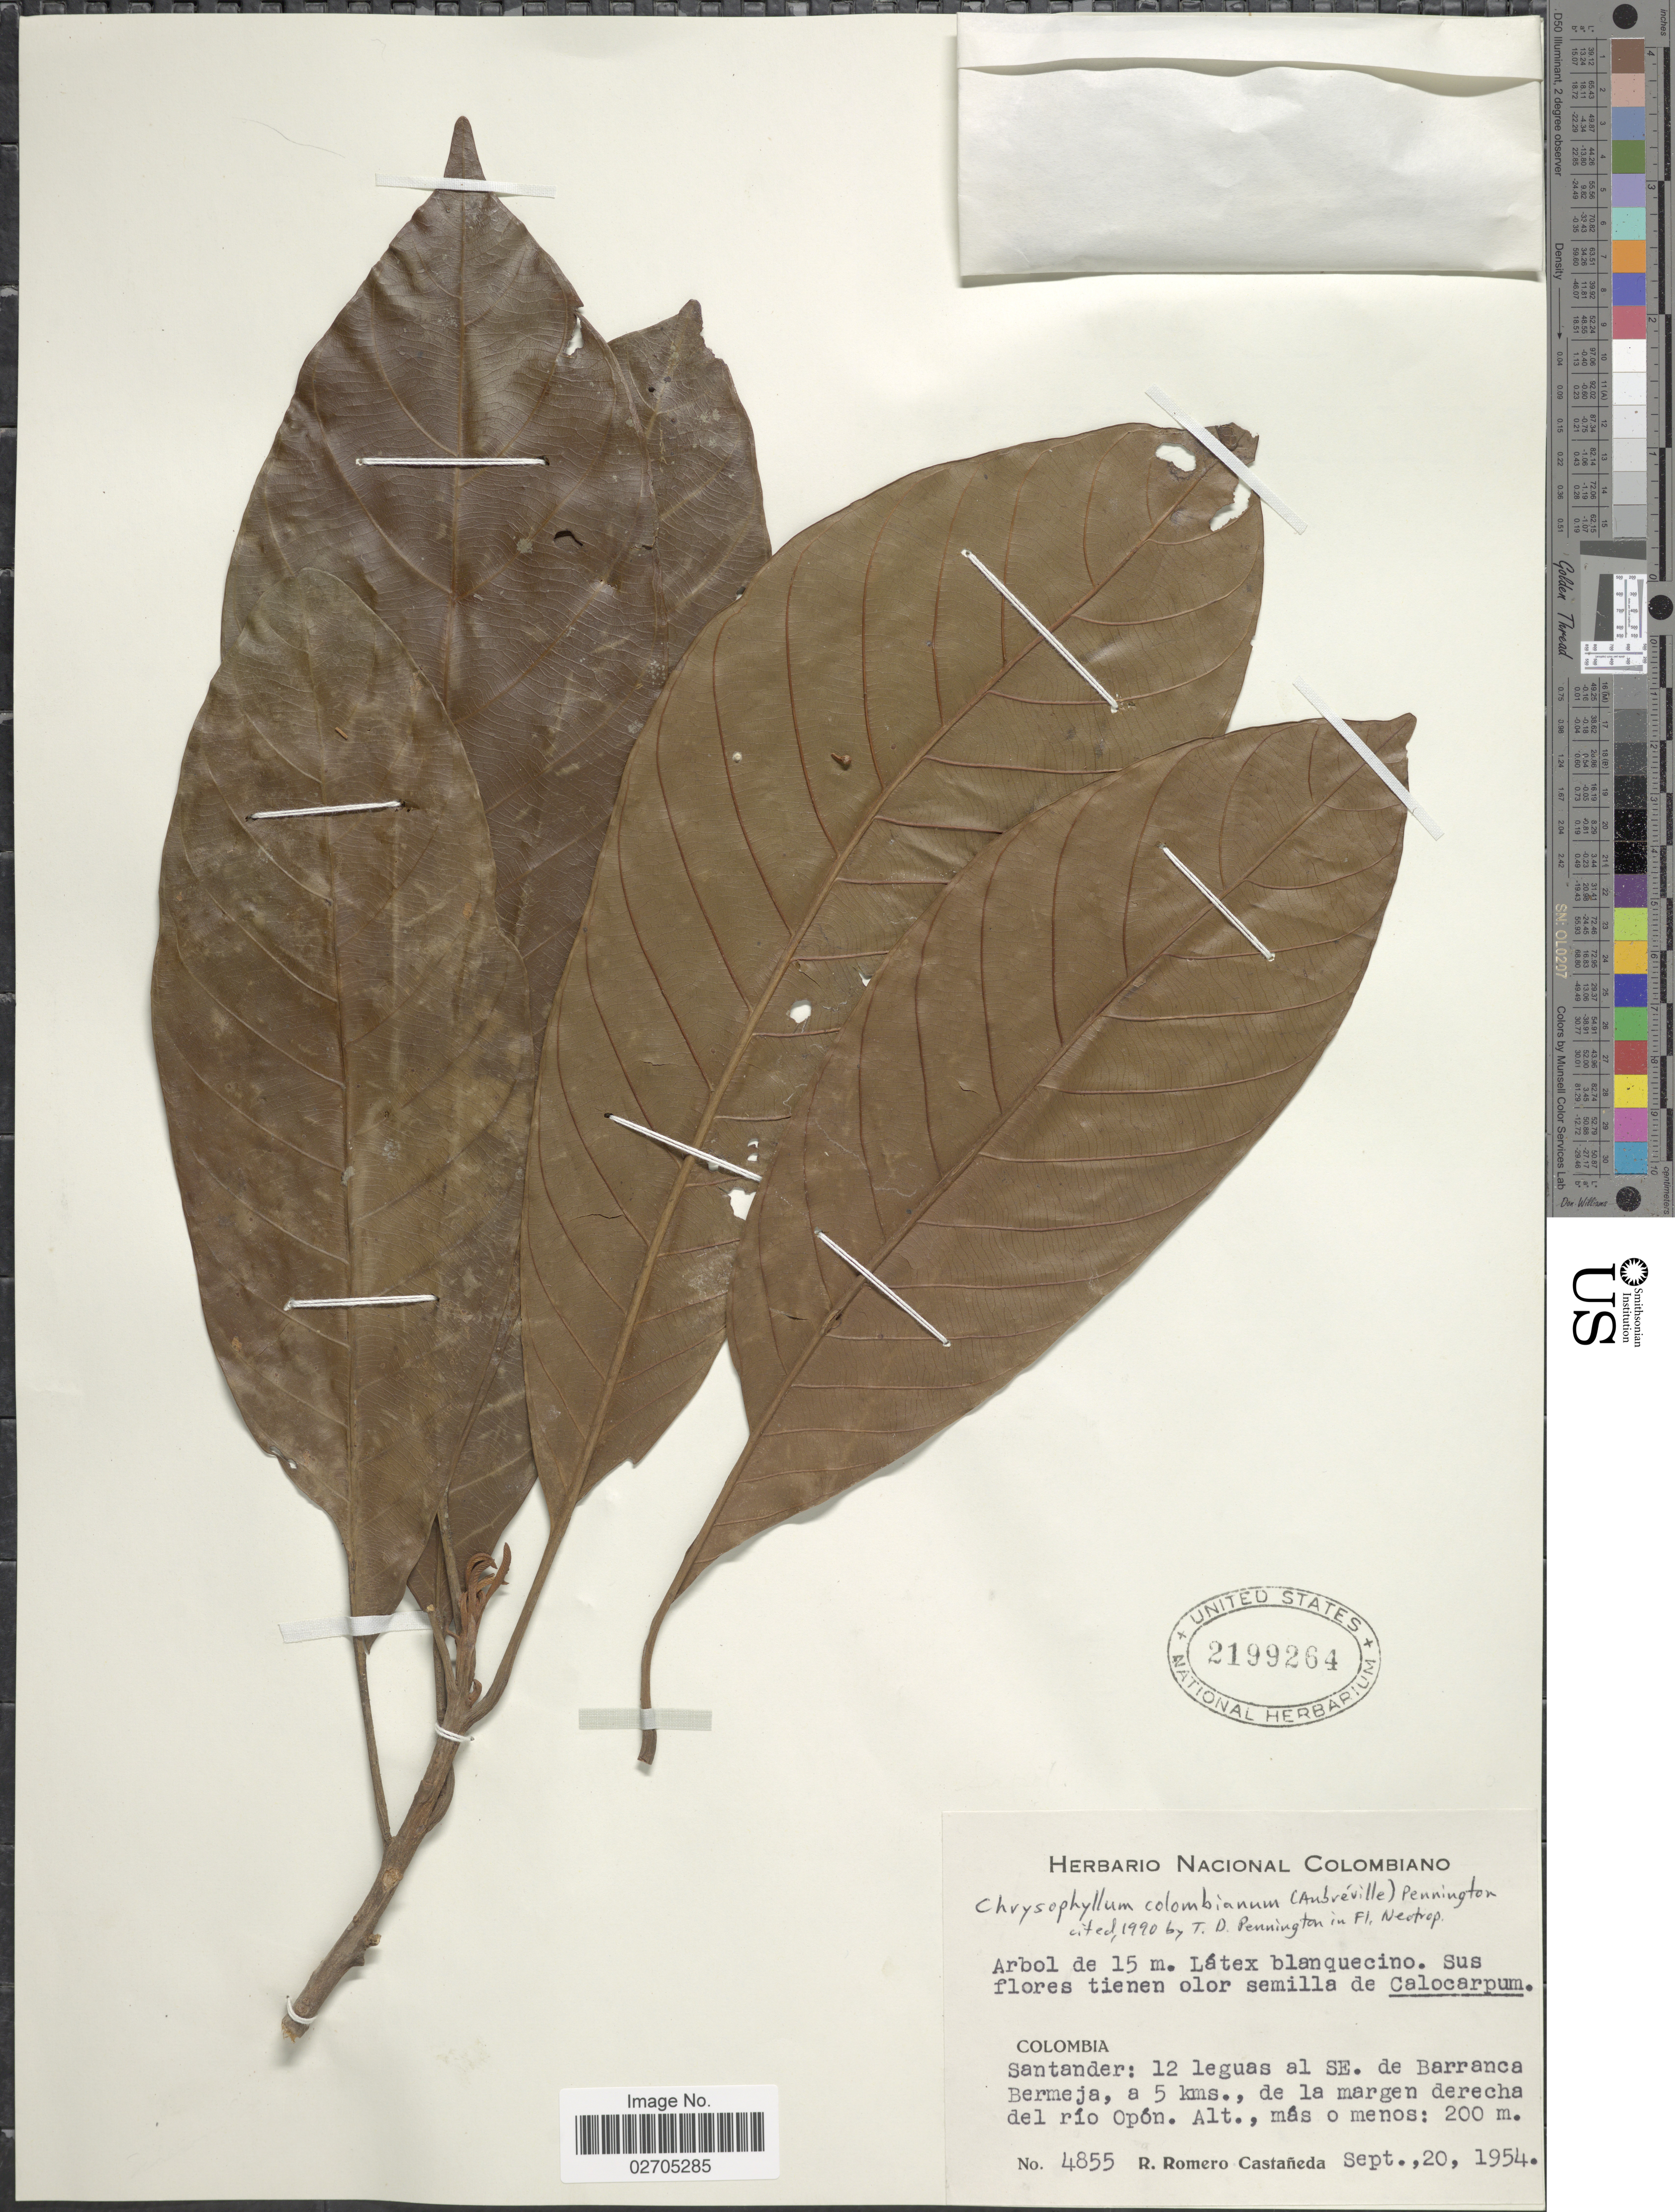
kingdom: Plantae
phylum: Tracheophyta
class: Magnoliopsida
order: Ericales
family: Sapotaceae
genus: Chrysophyllum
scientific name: Chrysophyllum colombianum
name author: (Aubr.) T.D. Penn.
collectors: R. Romero Castañeda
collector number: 4855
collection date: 1954-09-20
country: Colombia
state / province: Santander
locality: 12 leguas al SE. de Barranca Bermeja, a 5 kms., de la margen derecha del río Opón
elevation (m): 200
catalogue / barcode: US 2199264